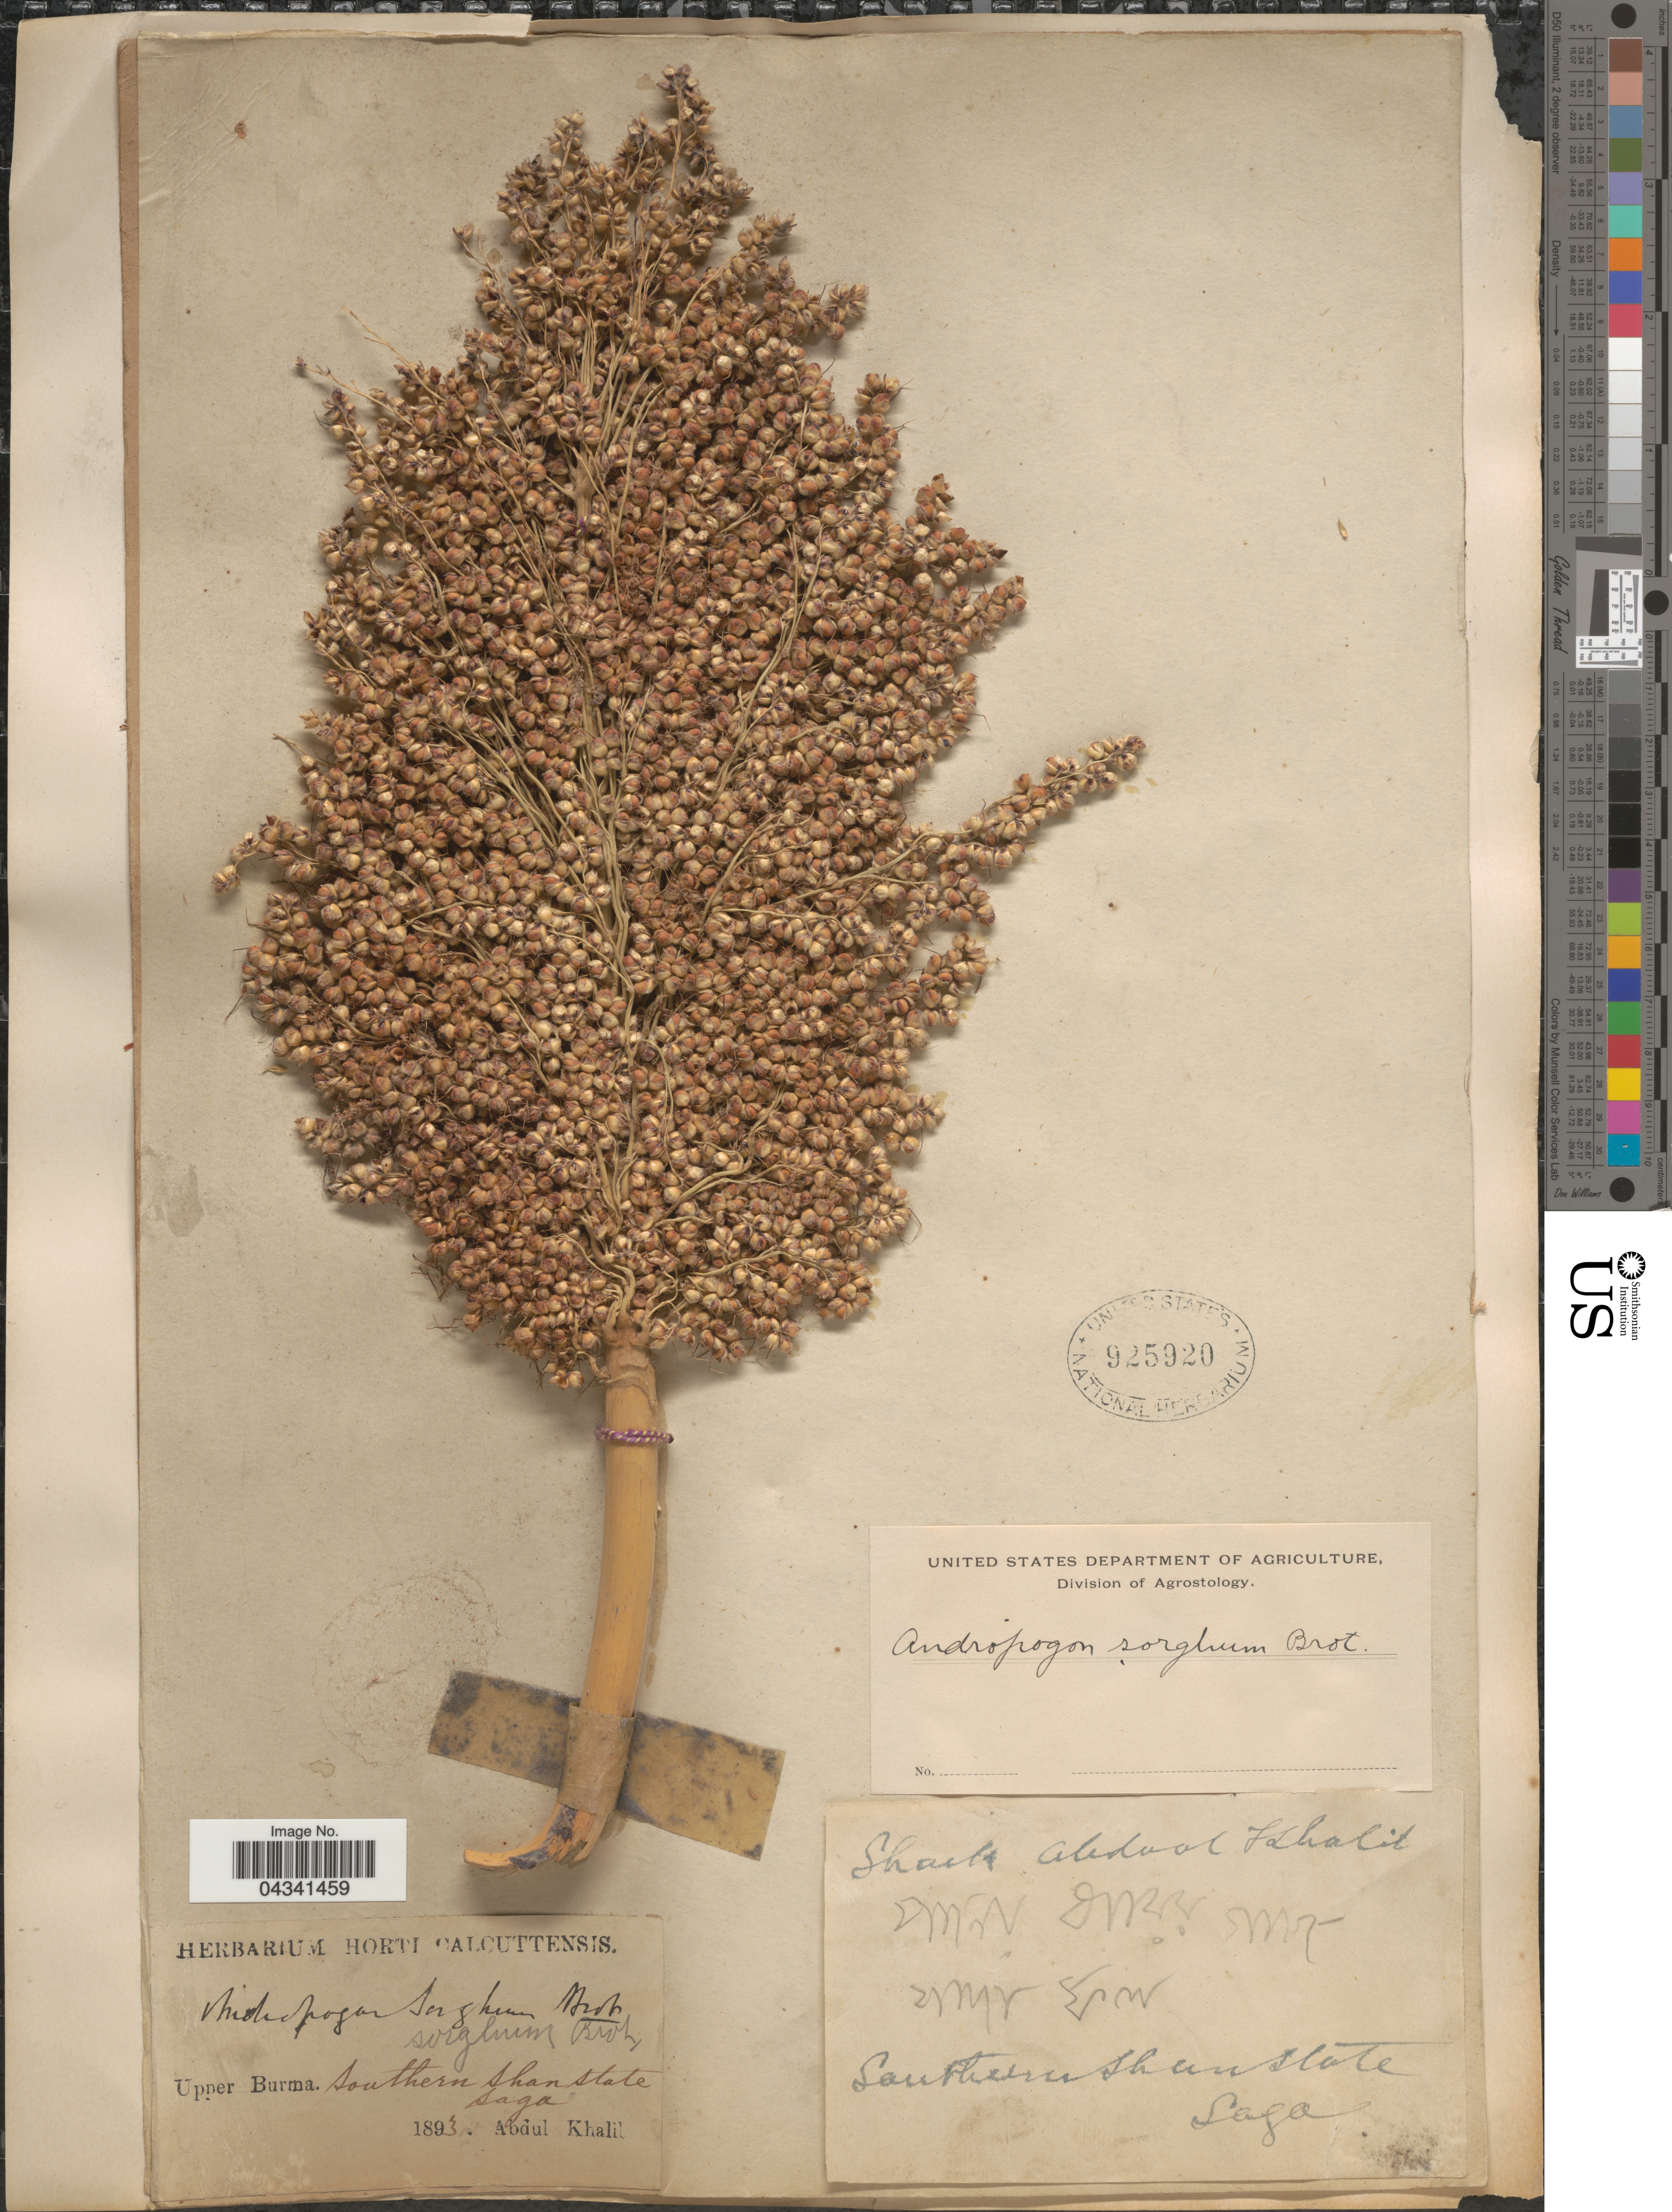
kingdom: Plantae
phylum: Tracheophyta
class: Liliopsida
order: Poales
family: Poaceae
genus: Sorghum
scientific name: Sorghum bicolor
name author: (L.) Moench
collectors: A. Khalil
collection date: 1893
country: Myanmar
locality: Upper Burma. Southern Shan State.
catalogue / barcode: US 925920